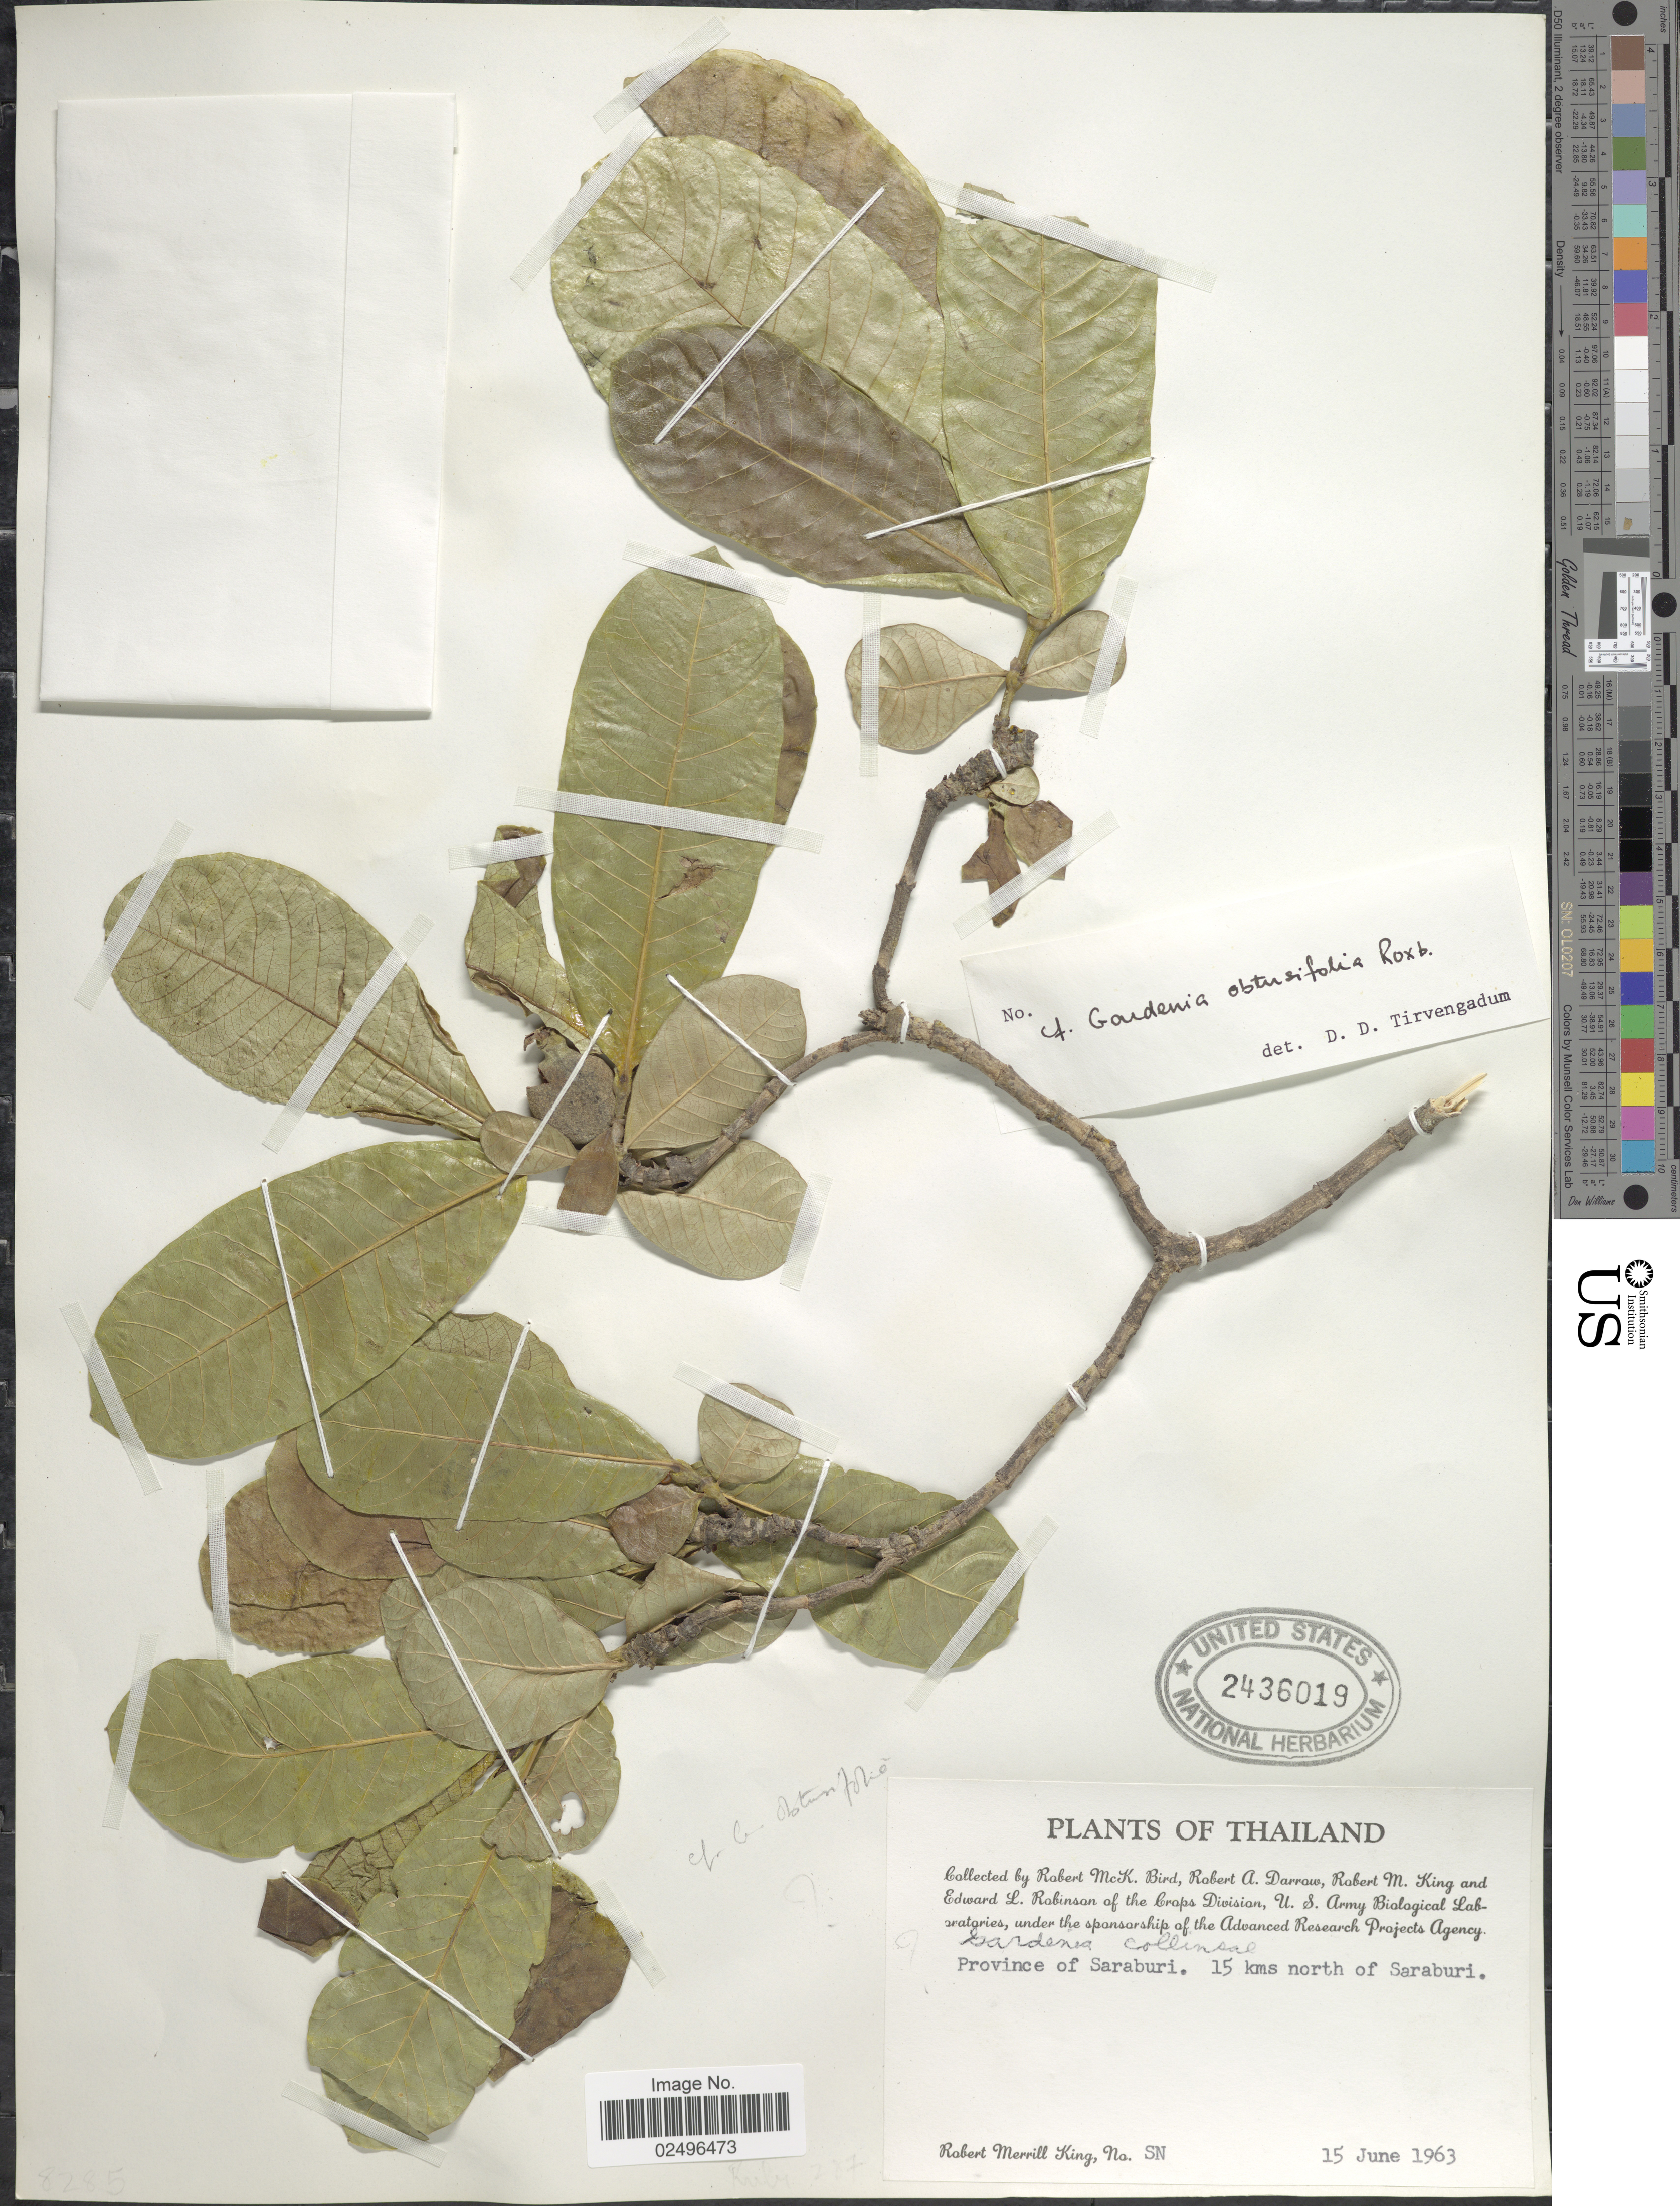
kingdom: Plantae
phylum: Tracheophyta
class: Magnoliopsida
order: Gentianales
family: Rubiaceae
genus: Gardenia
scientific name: Gardenia obtusifolia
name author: Roxb. ex Hook. f.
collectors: R. M. Bird, R. A. Darrow, R. M. King & E. L. Robinson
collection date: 1963-06-15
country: Thailand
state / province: Saraburi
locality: Province of Saraburi, 15 kms north of Saraburi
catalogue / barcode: US 2436019